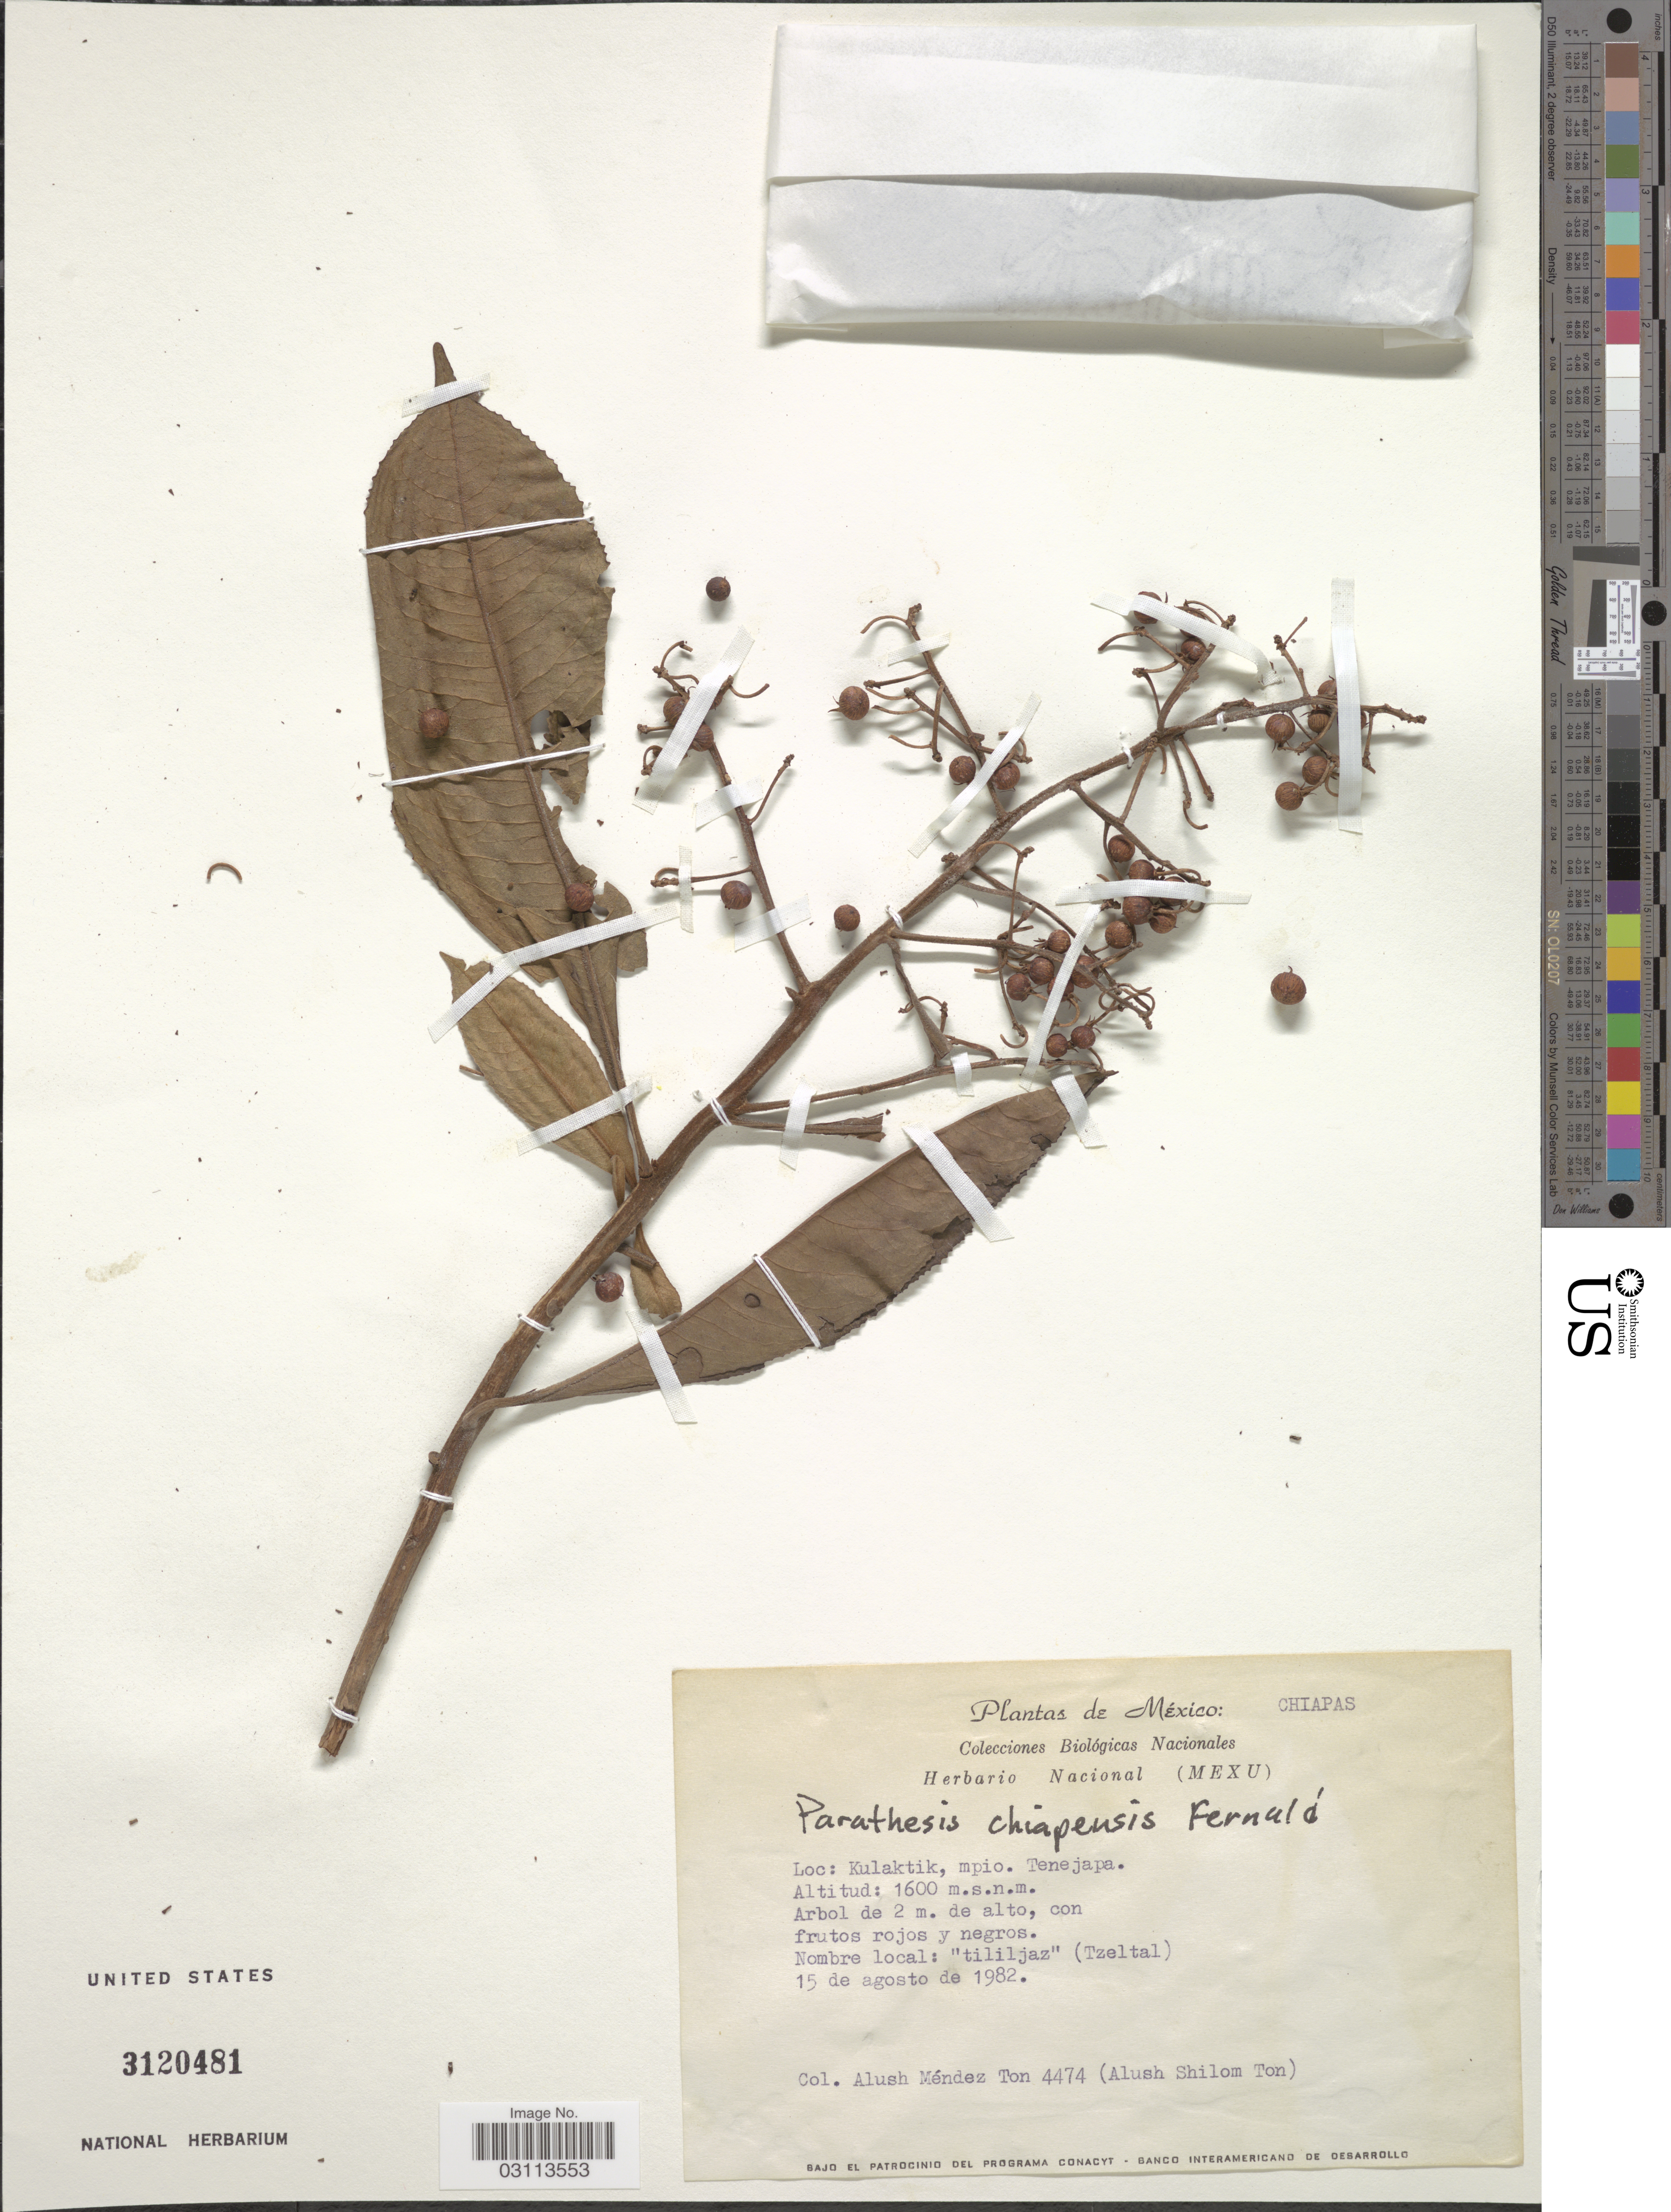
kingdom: Plantae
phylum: Tracheophyta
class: Magnoliopsida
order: Ericales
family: Primulaceae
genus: Parathesis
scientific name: Parathesis chiapensis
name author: Fernald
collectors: A. Méndez Ton & A. M. Ton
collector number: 4474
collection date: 1982-08-15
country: Mexico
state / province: Chiapas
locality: Kulaktik, mpio. Tenejapa.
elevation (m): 1600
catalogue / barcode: US 3120481